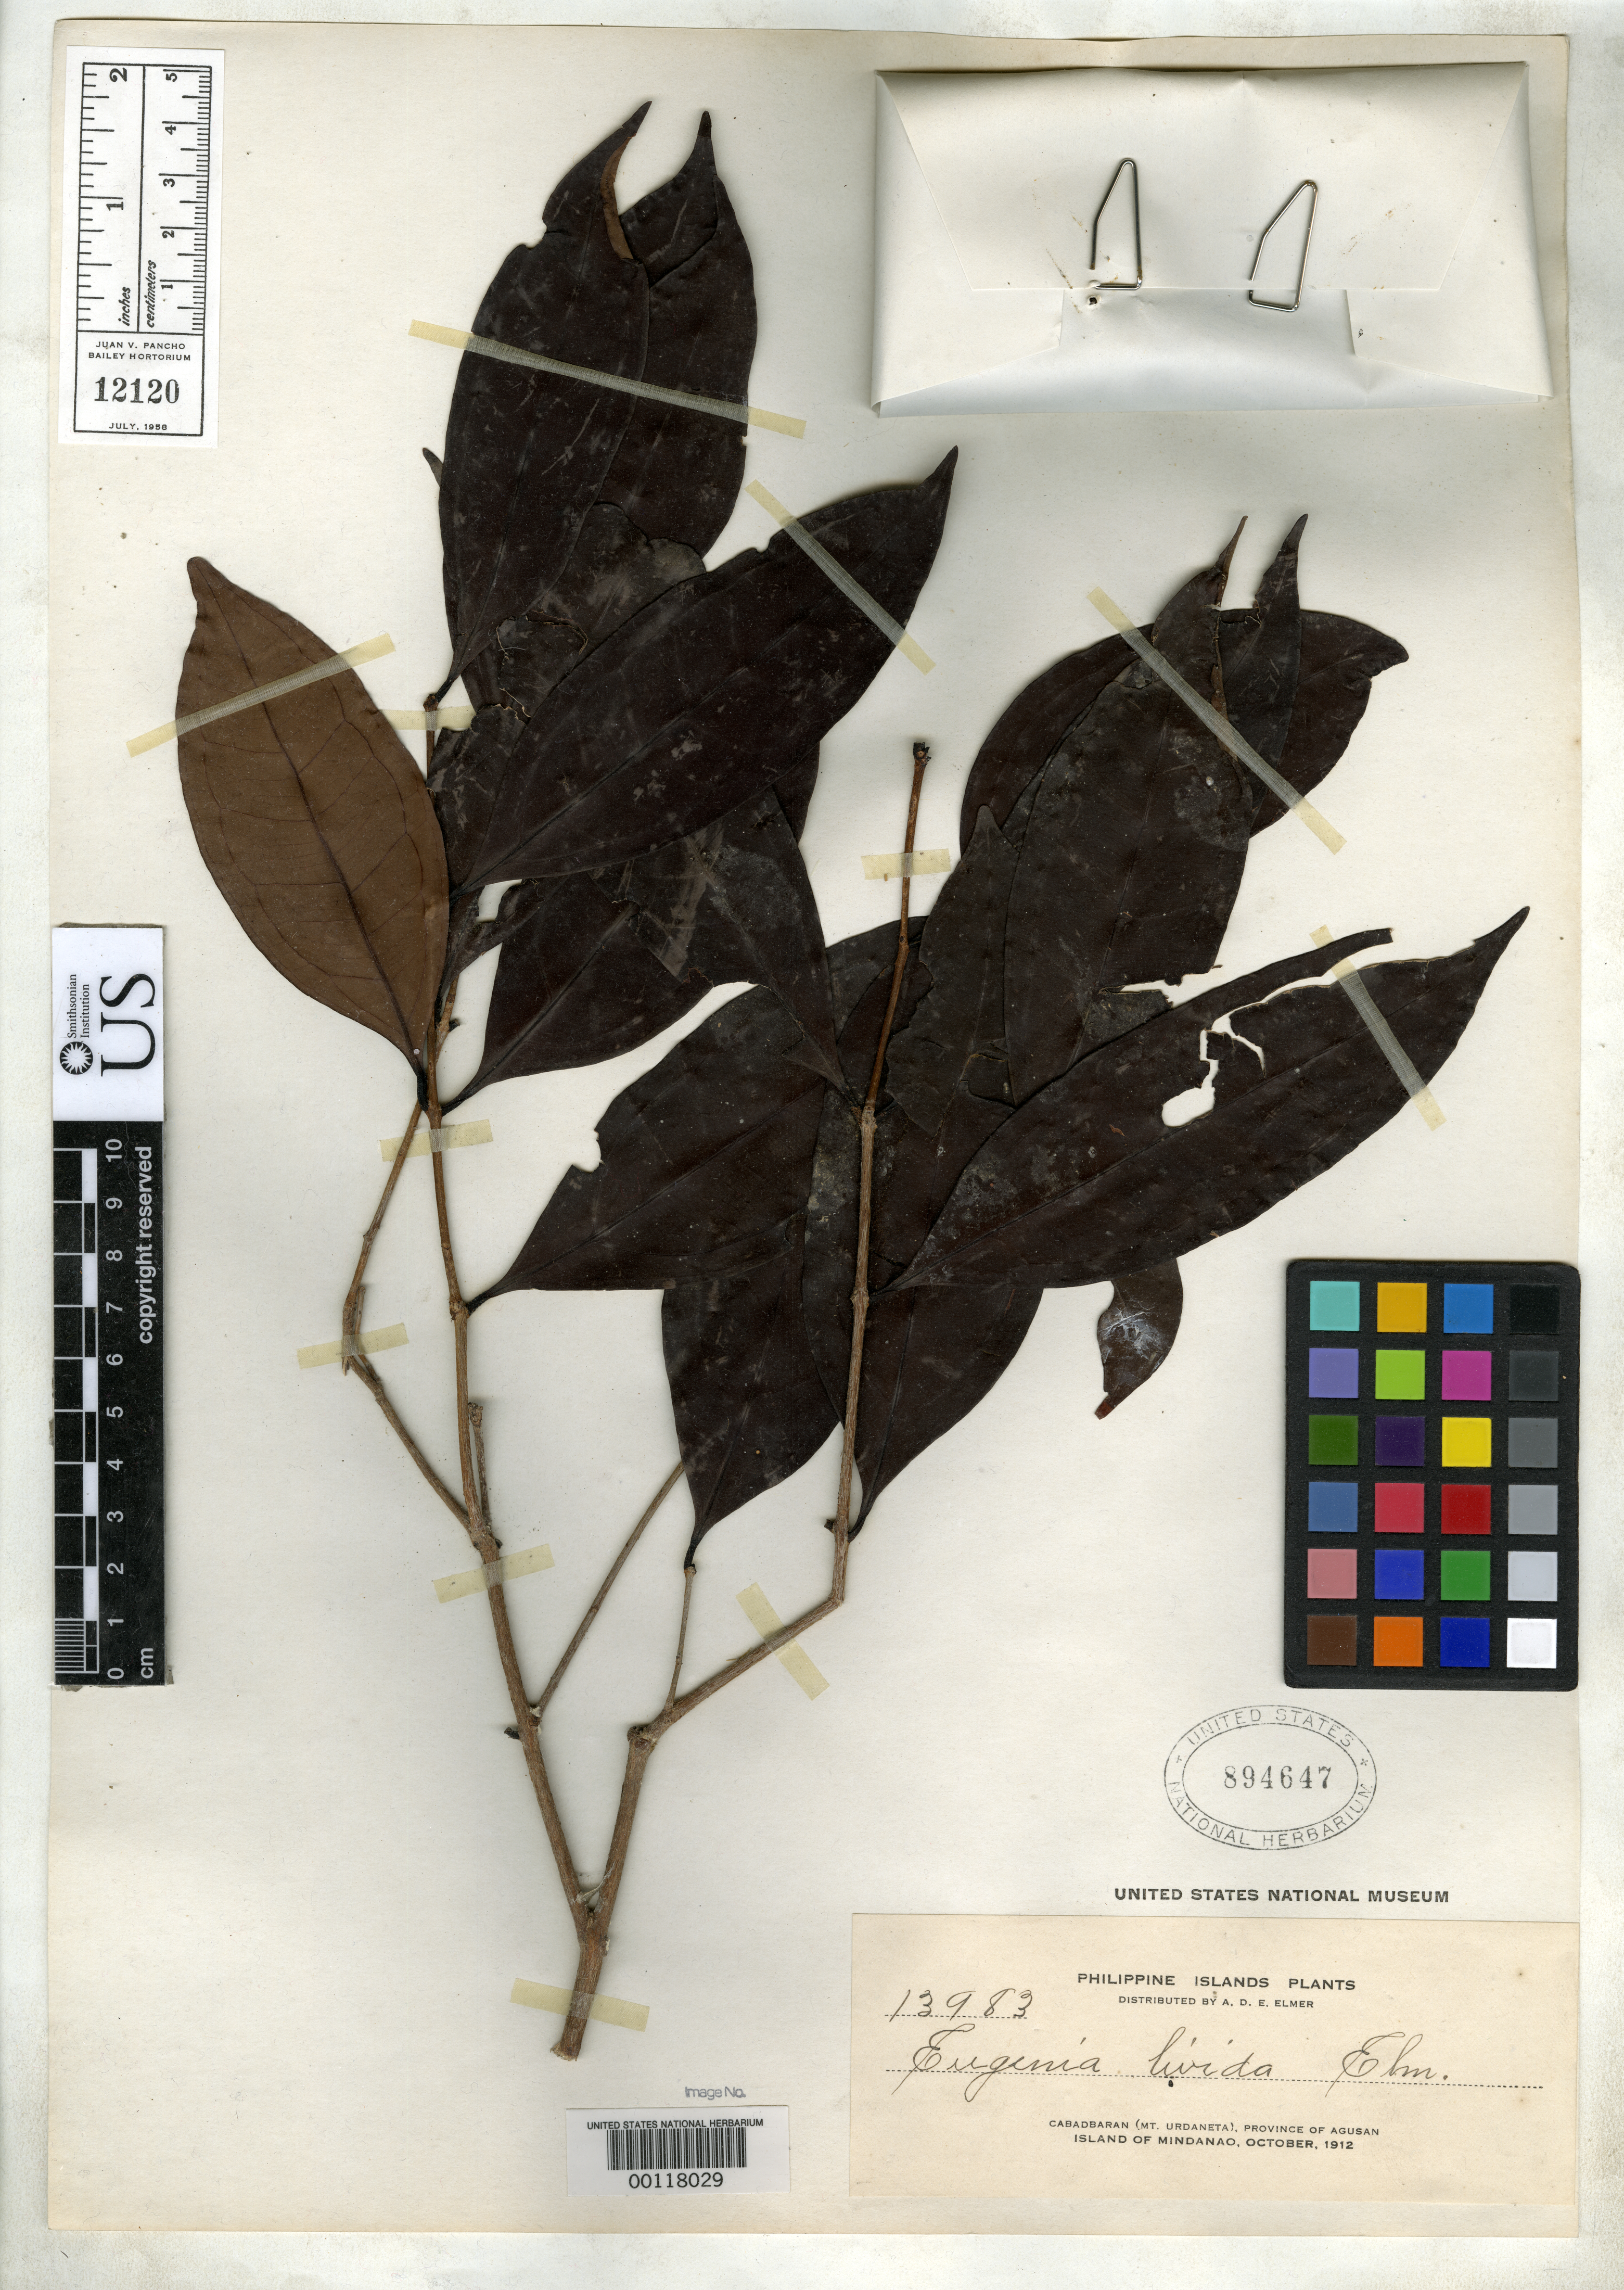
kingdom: Plantae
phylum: Tracheophyta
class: Magnoliopsida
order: Myrtales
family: Myrtaceae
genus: Eugenia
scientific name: Eugenia livida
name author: Elmer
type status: Isotype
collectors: A. D. E. Elmer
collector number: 13983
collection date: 1912-10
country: Philippines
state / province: Caraga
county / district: Agusan del Norte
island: Mindanao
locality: Cabadbaran (Mt. Urdaneta), Province of Agusan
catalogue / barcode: US 894647